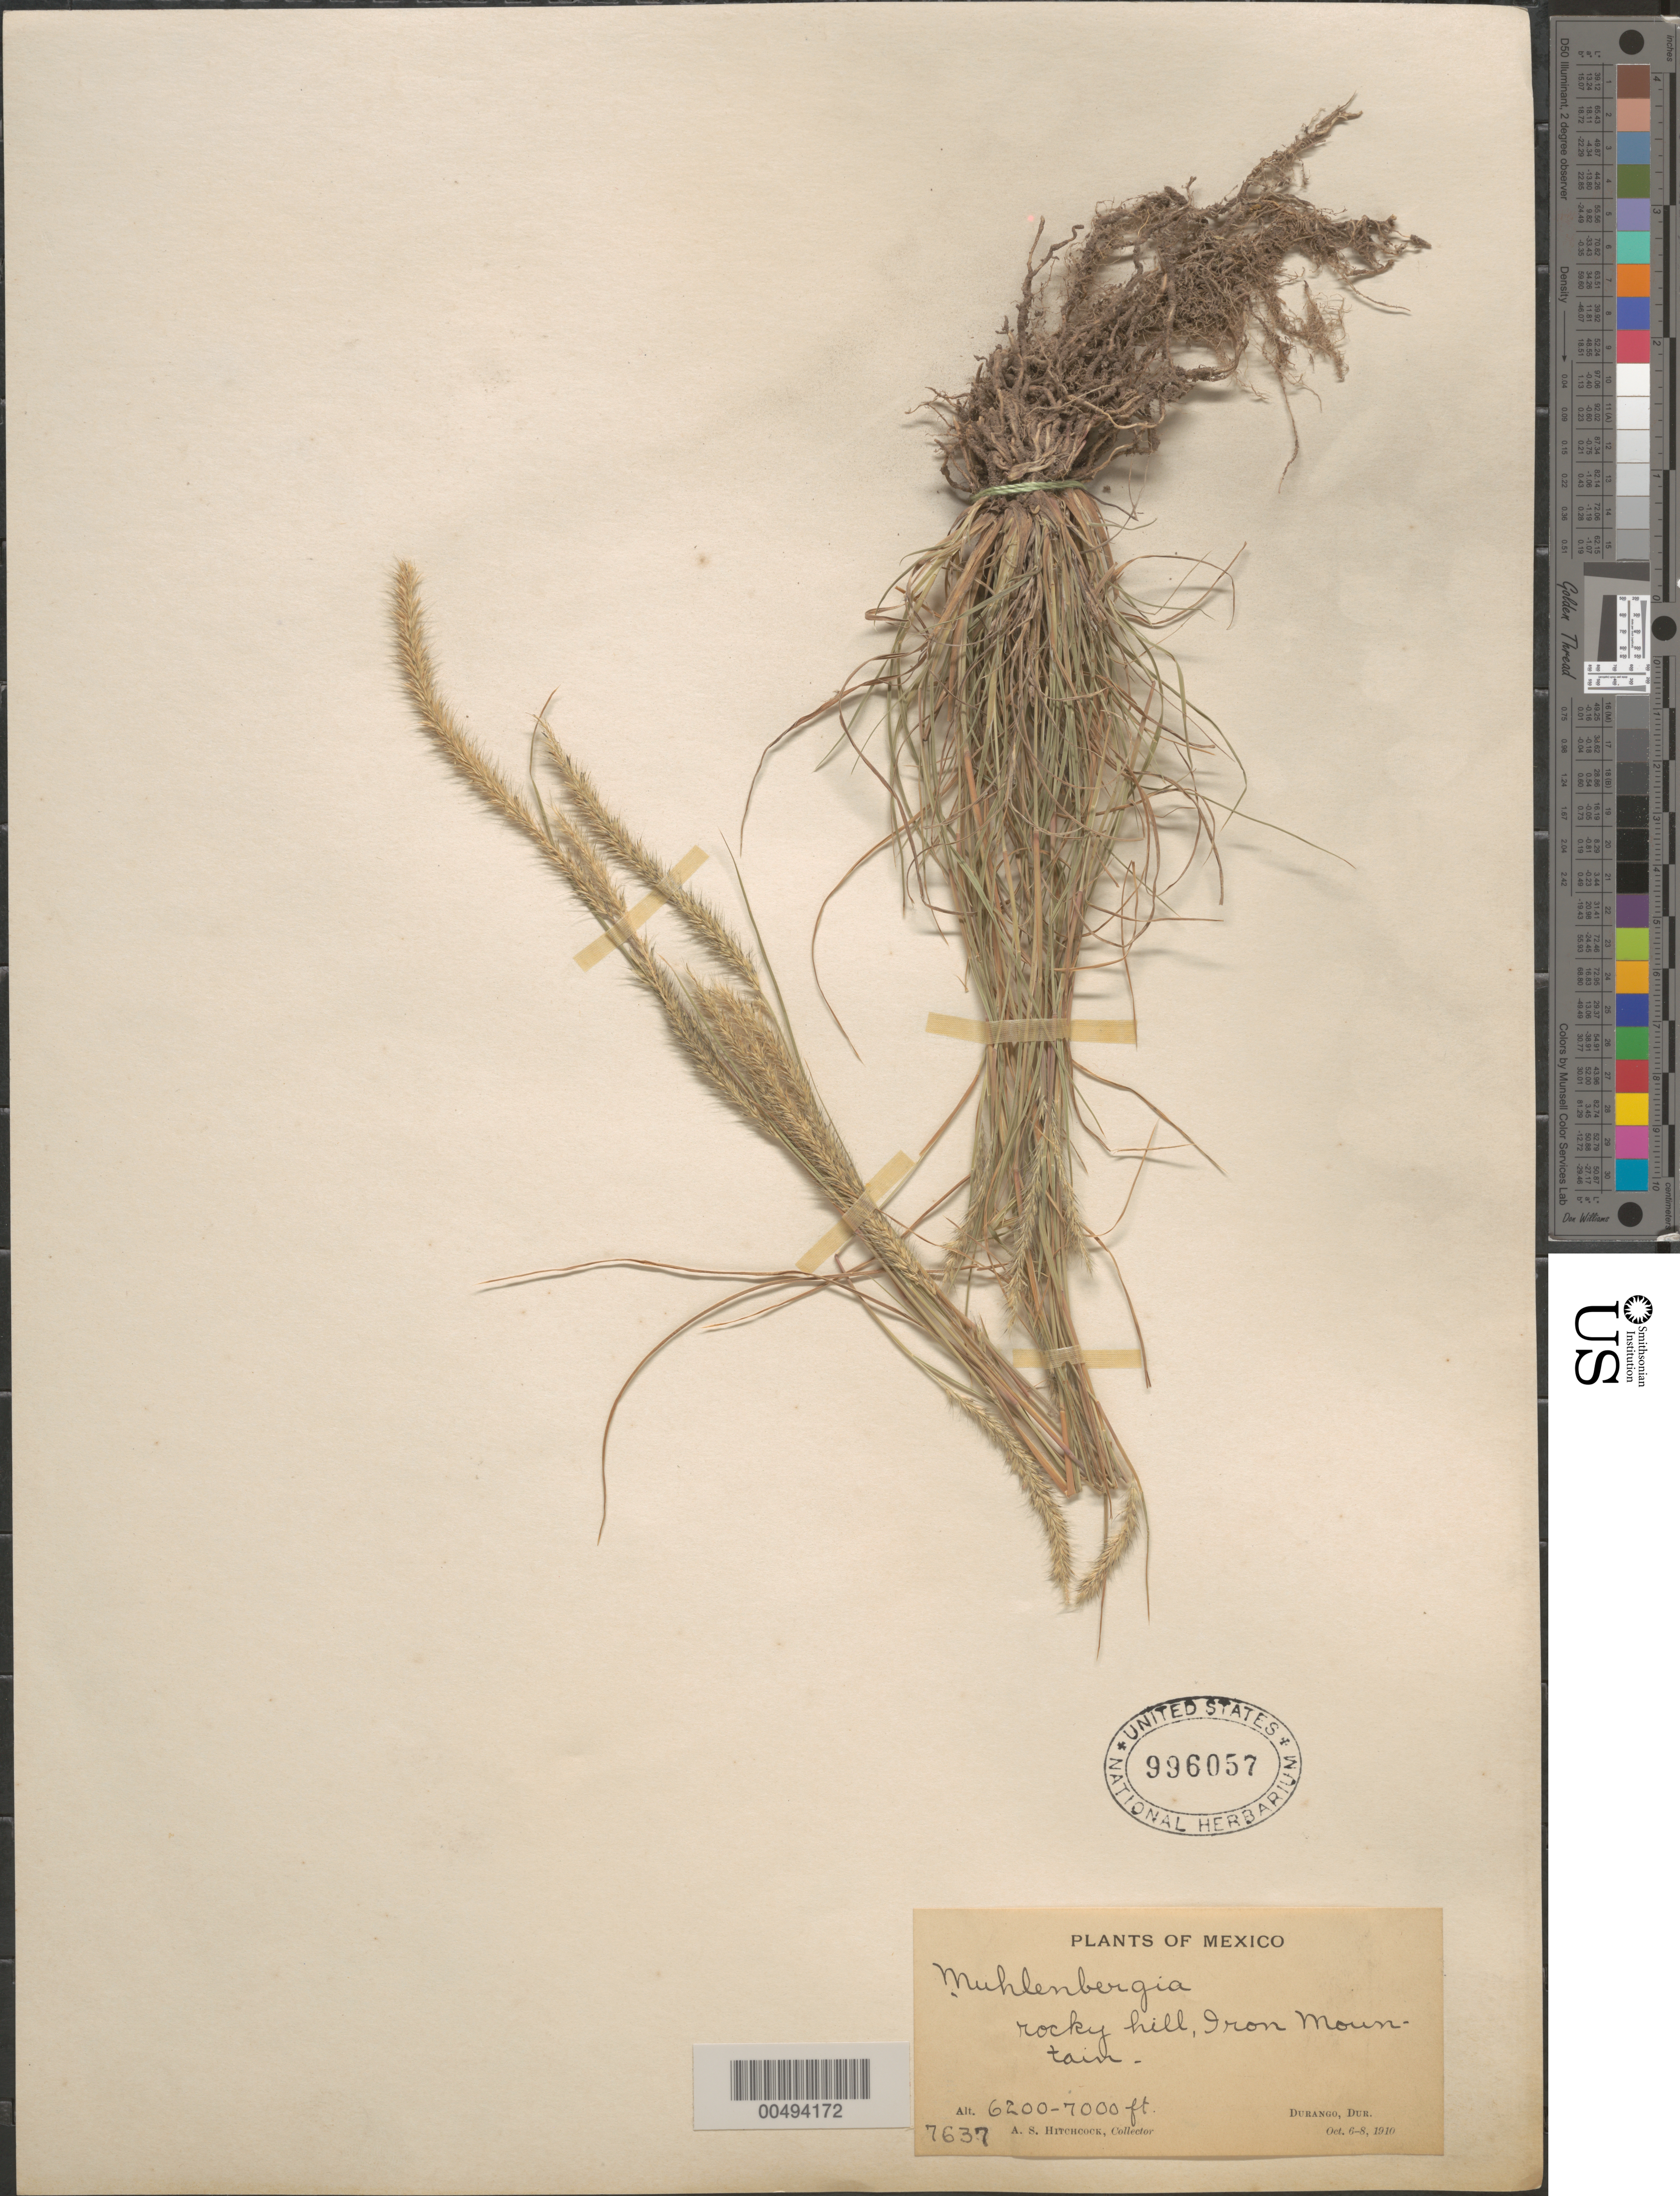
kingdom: Plantae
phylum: Tracheophyta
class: Liliopsida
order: Poales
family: Poaceae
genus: Lycurus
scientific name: Lycurus phleoides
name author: Kunth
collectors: A. S. Hitchcock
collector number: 7637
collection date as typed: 6 Oct 1910 to 8 Oct 1910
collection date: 1910-10-06/1910-10-08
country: Mexico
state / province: Durango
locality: Iron Mtn, Durango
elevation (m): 1890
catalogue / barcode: US 996057